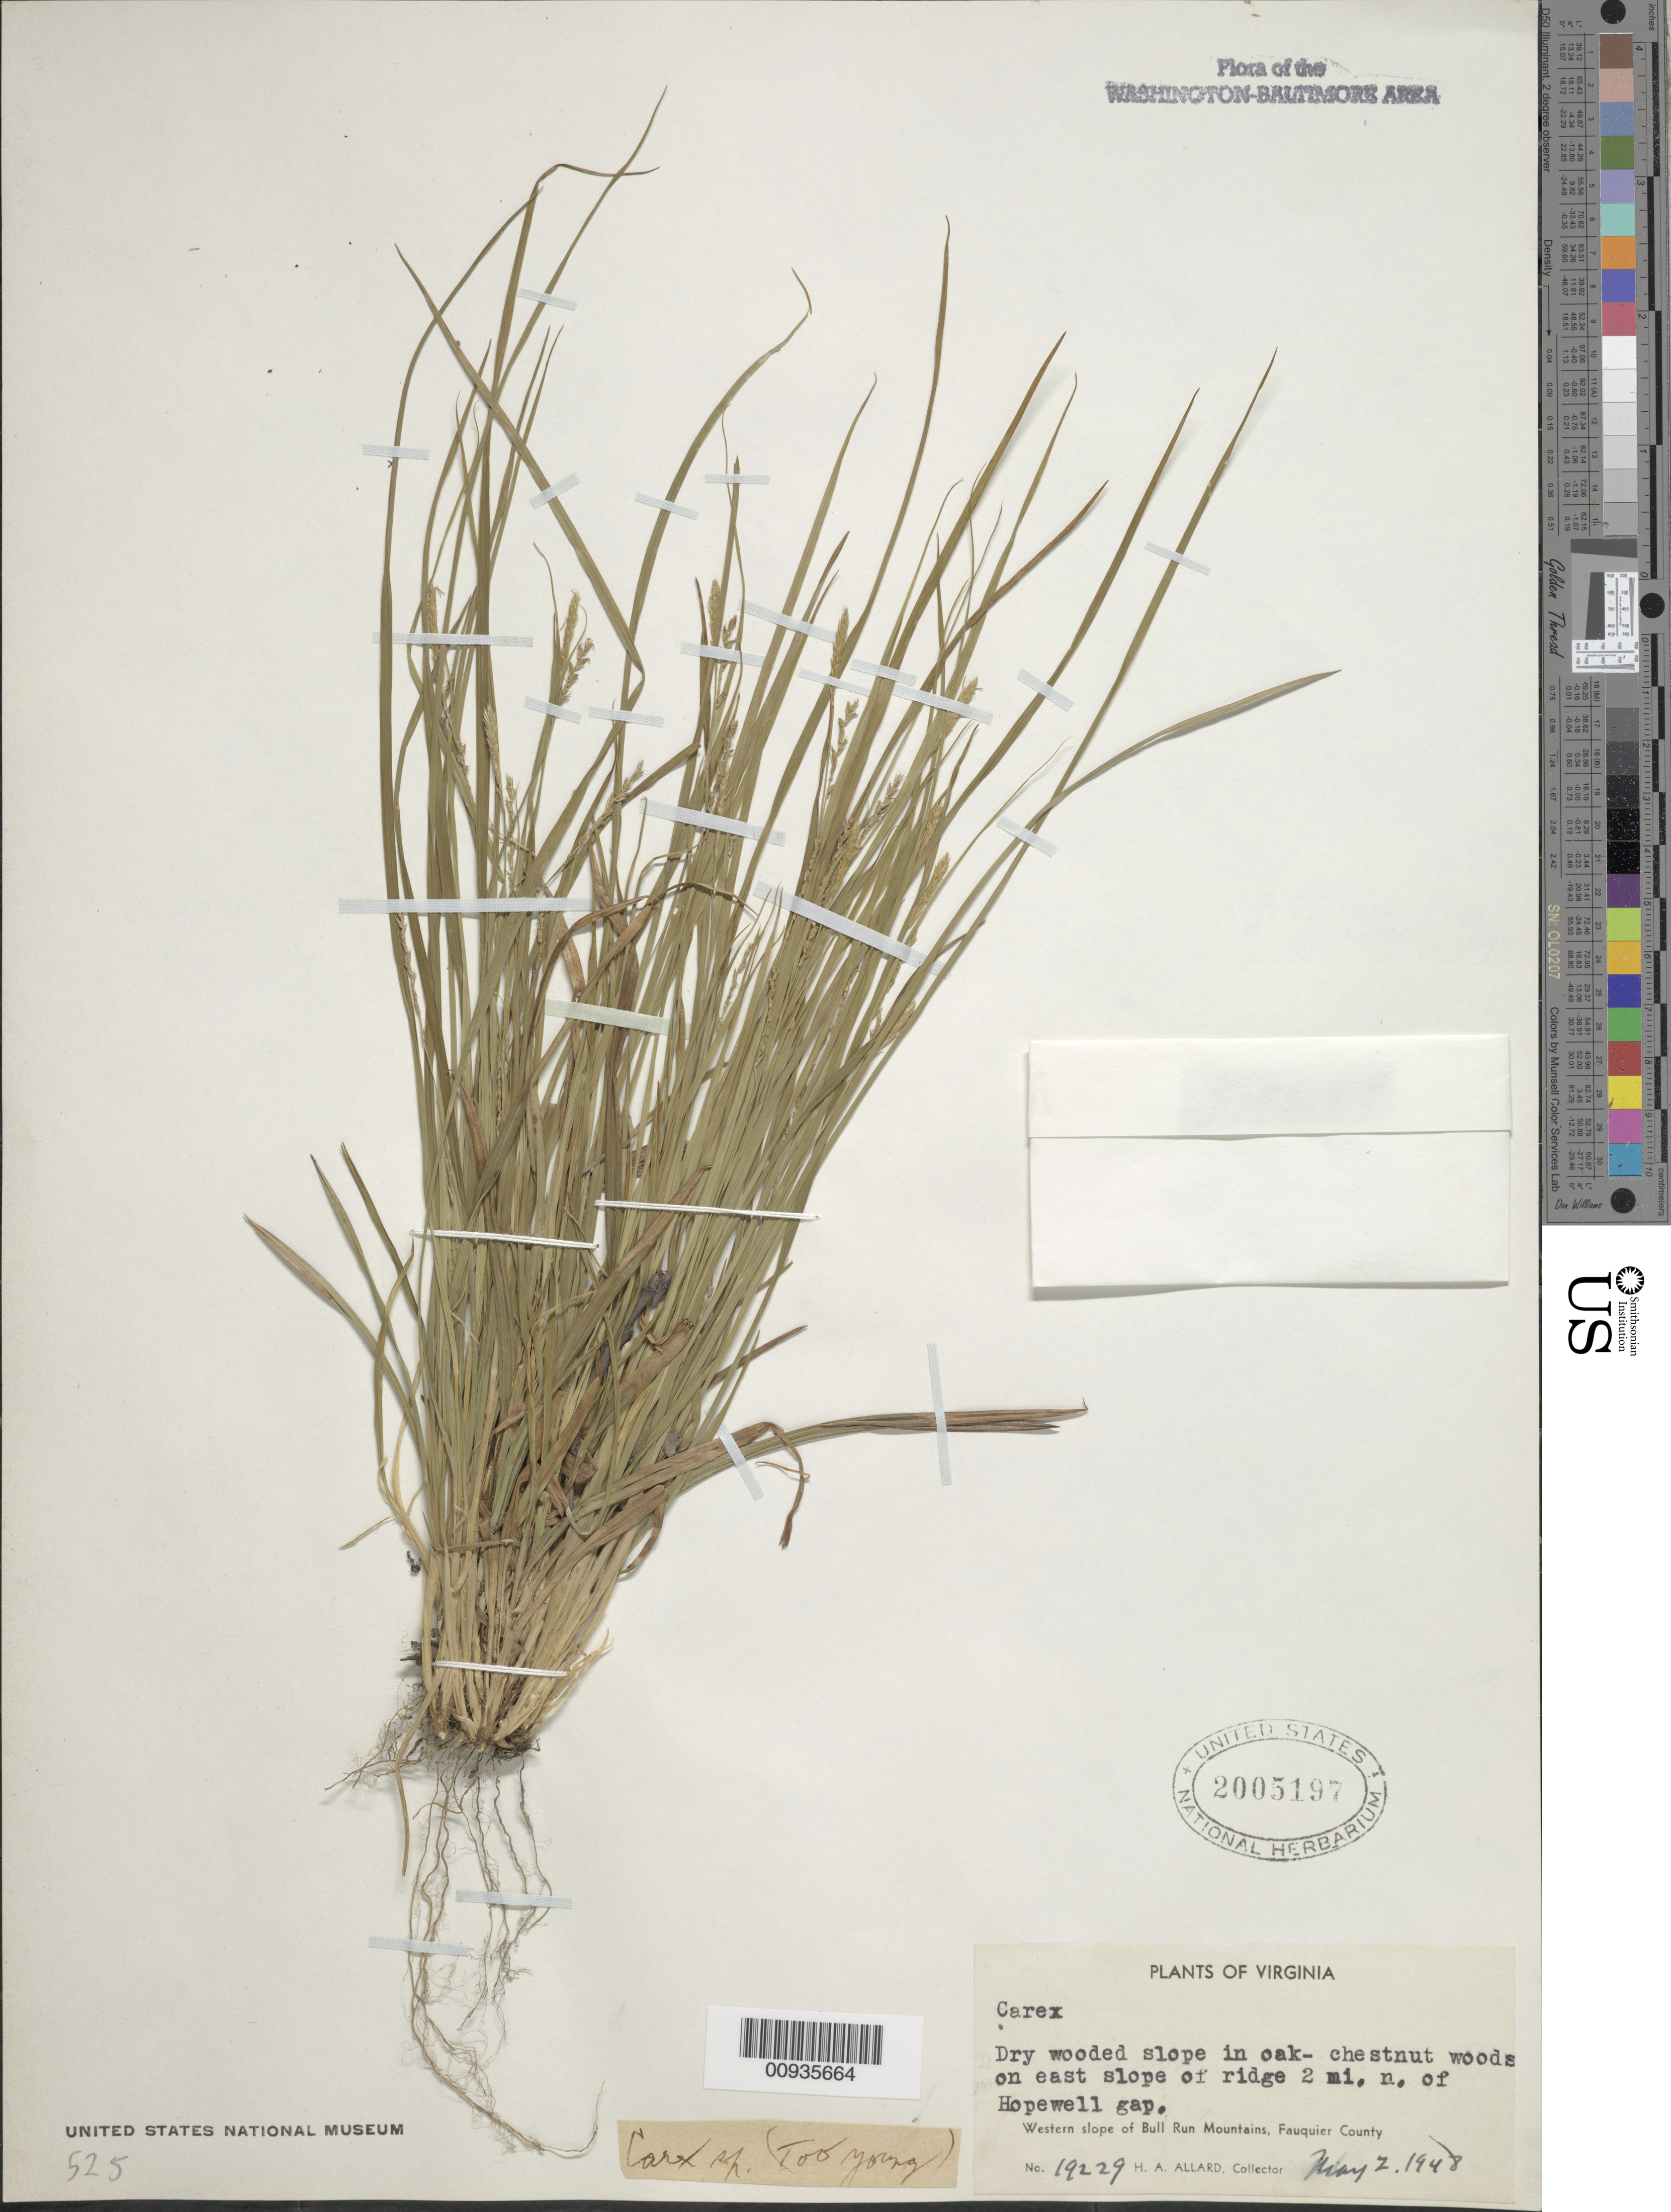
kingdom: Plantae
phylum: Tracheophyta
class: Liliopsida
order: Poales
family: Cyperaceae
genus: Carex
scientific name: Carex sp.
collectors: H. A. Allard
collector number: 19229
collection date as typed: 02 May 1948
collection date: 1948-05-02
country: United States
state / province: Virginia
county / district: Fauquier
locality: On east slope of ridge 2 mi. n. of Hopewell Gap.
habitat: dry wooded slope in oak-chestnut woods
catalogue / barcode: US 2005197